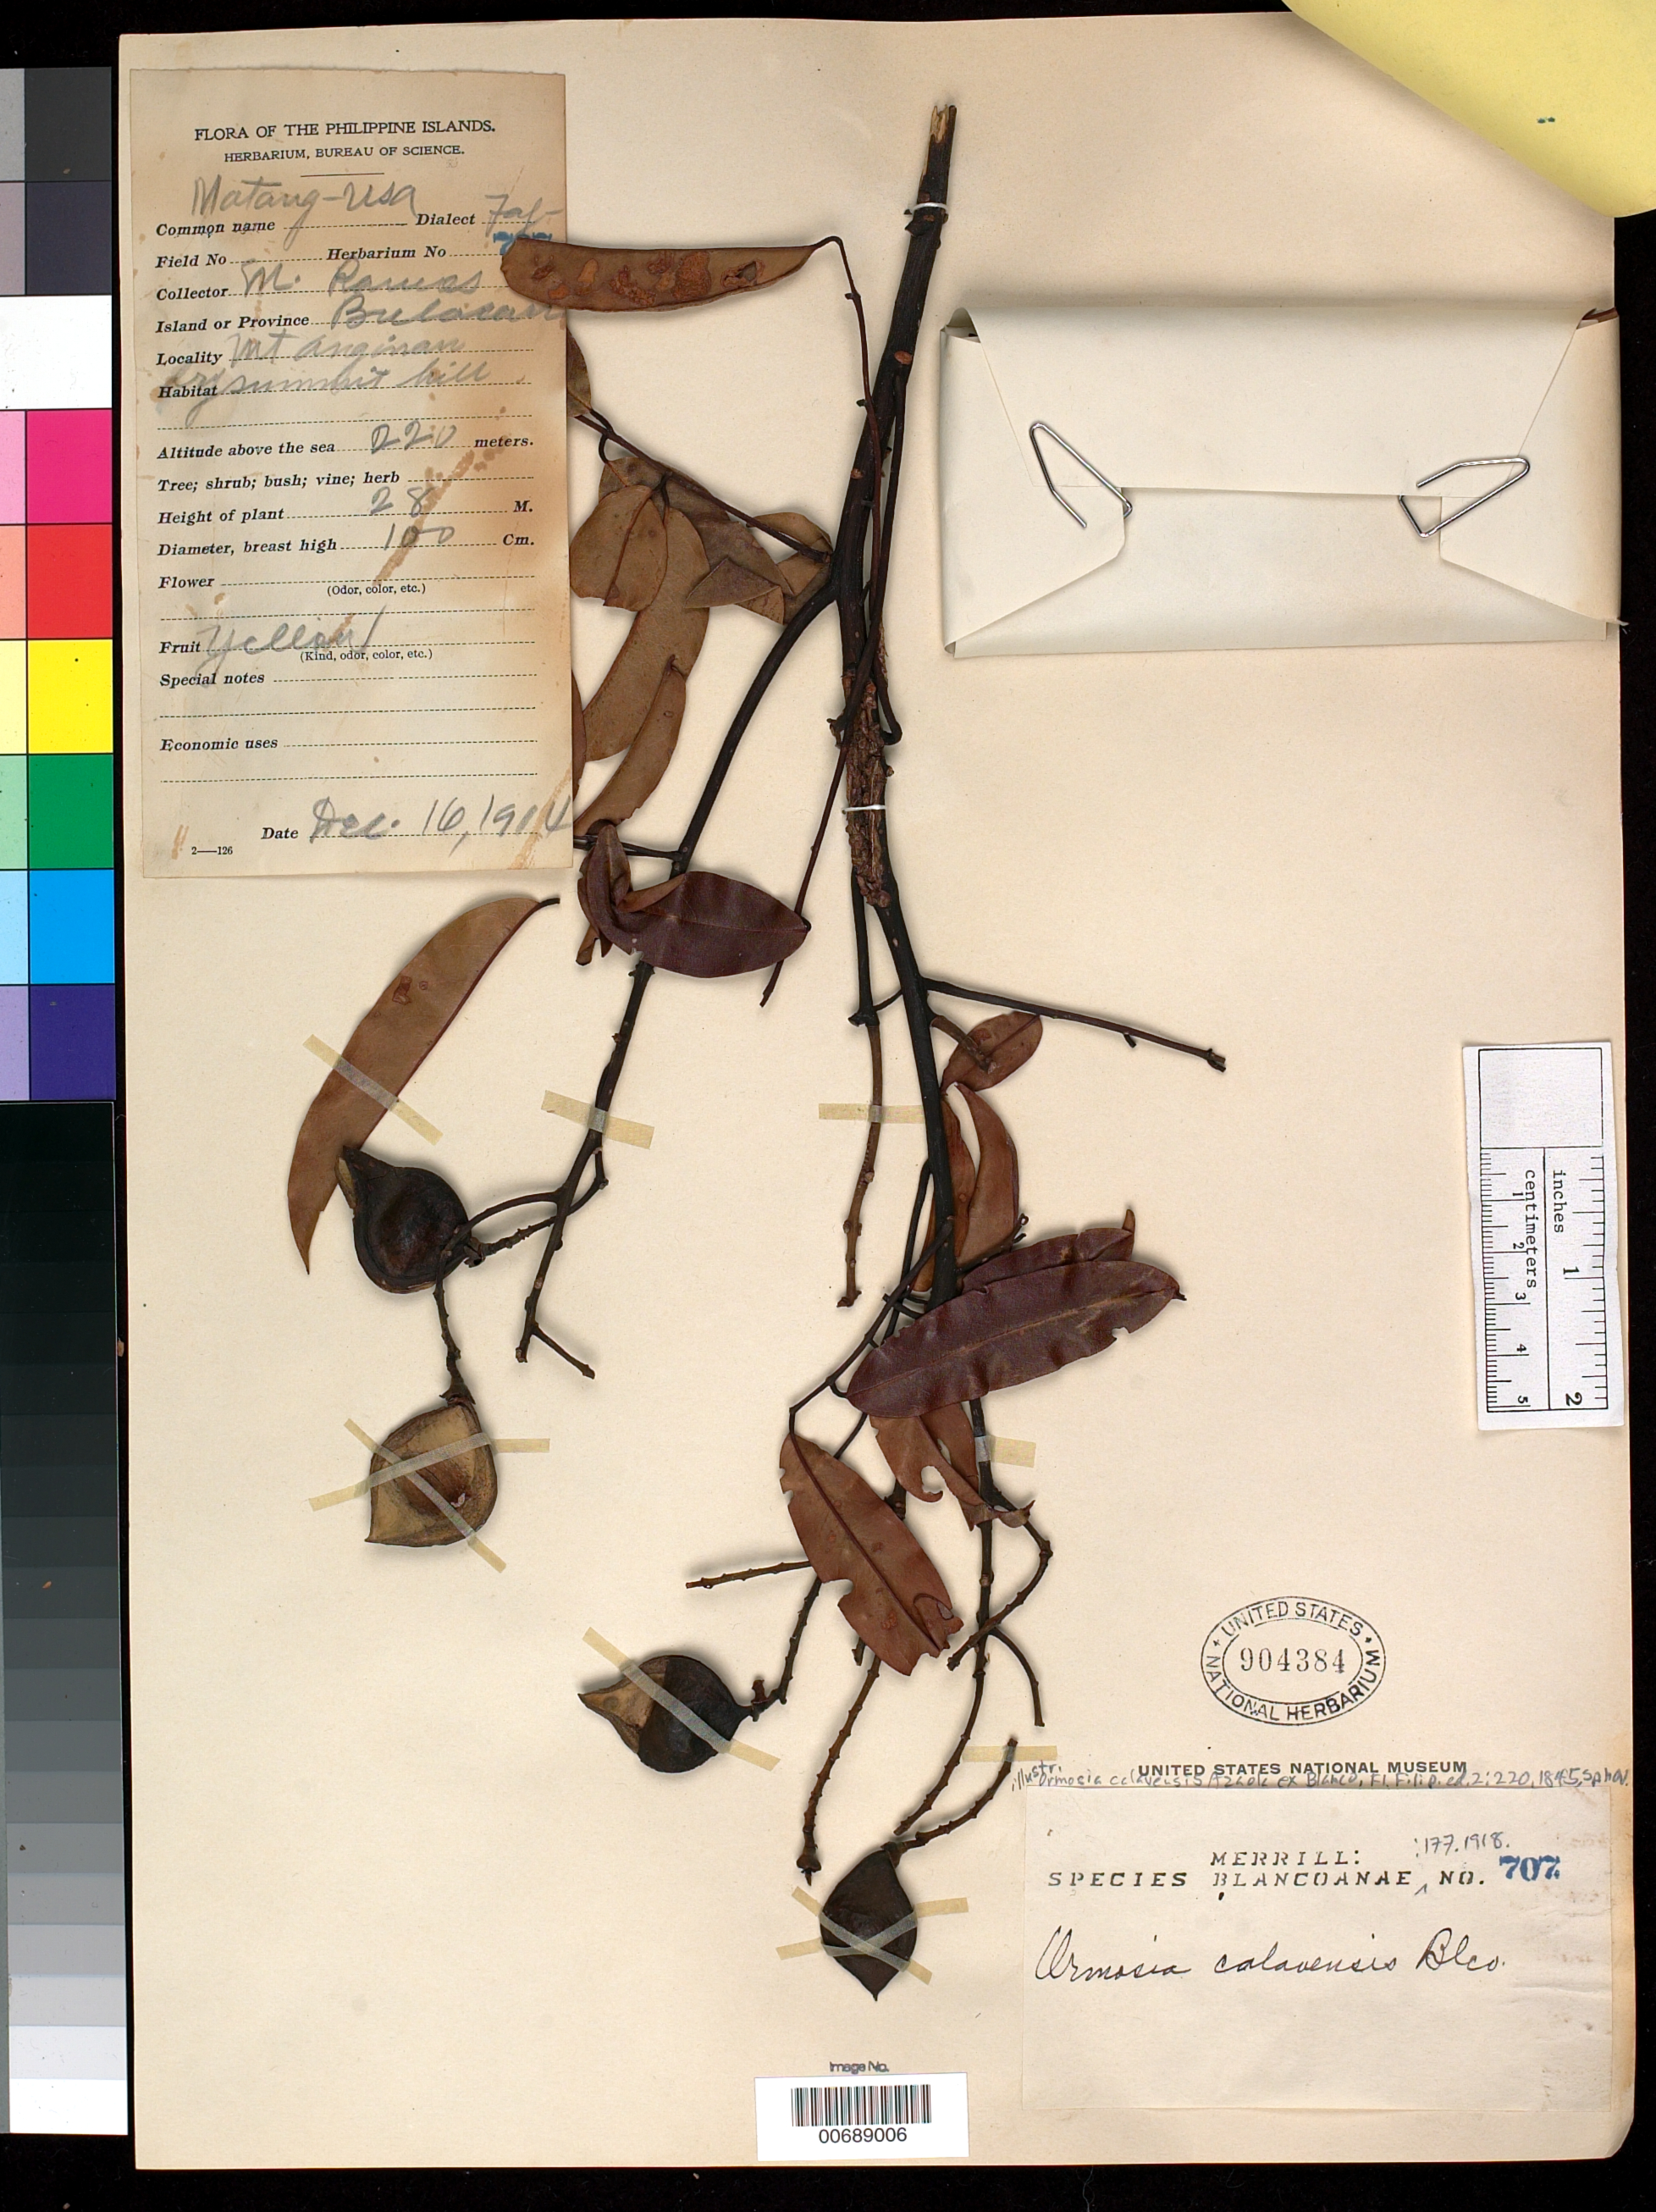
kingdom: Plantae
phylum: Tracheophyta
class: Magnoliopsida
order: Fabales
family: Fabaceae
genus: Ormosia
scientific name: Ormosia calavensis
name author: Azaola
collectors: M. Ramos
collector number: Sp. Blancoan. 0707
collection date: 1914-12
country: Philippines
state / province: Central Luzon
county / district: Bulacan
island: Luzon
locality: Mt. Anginan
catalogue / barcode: US 904384